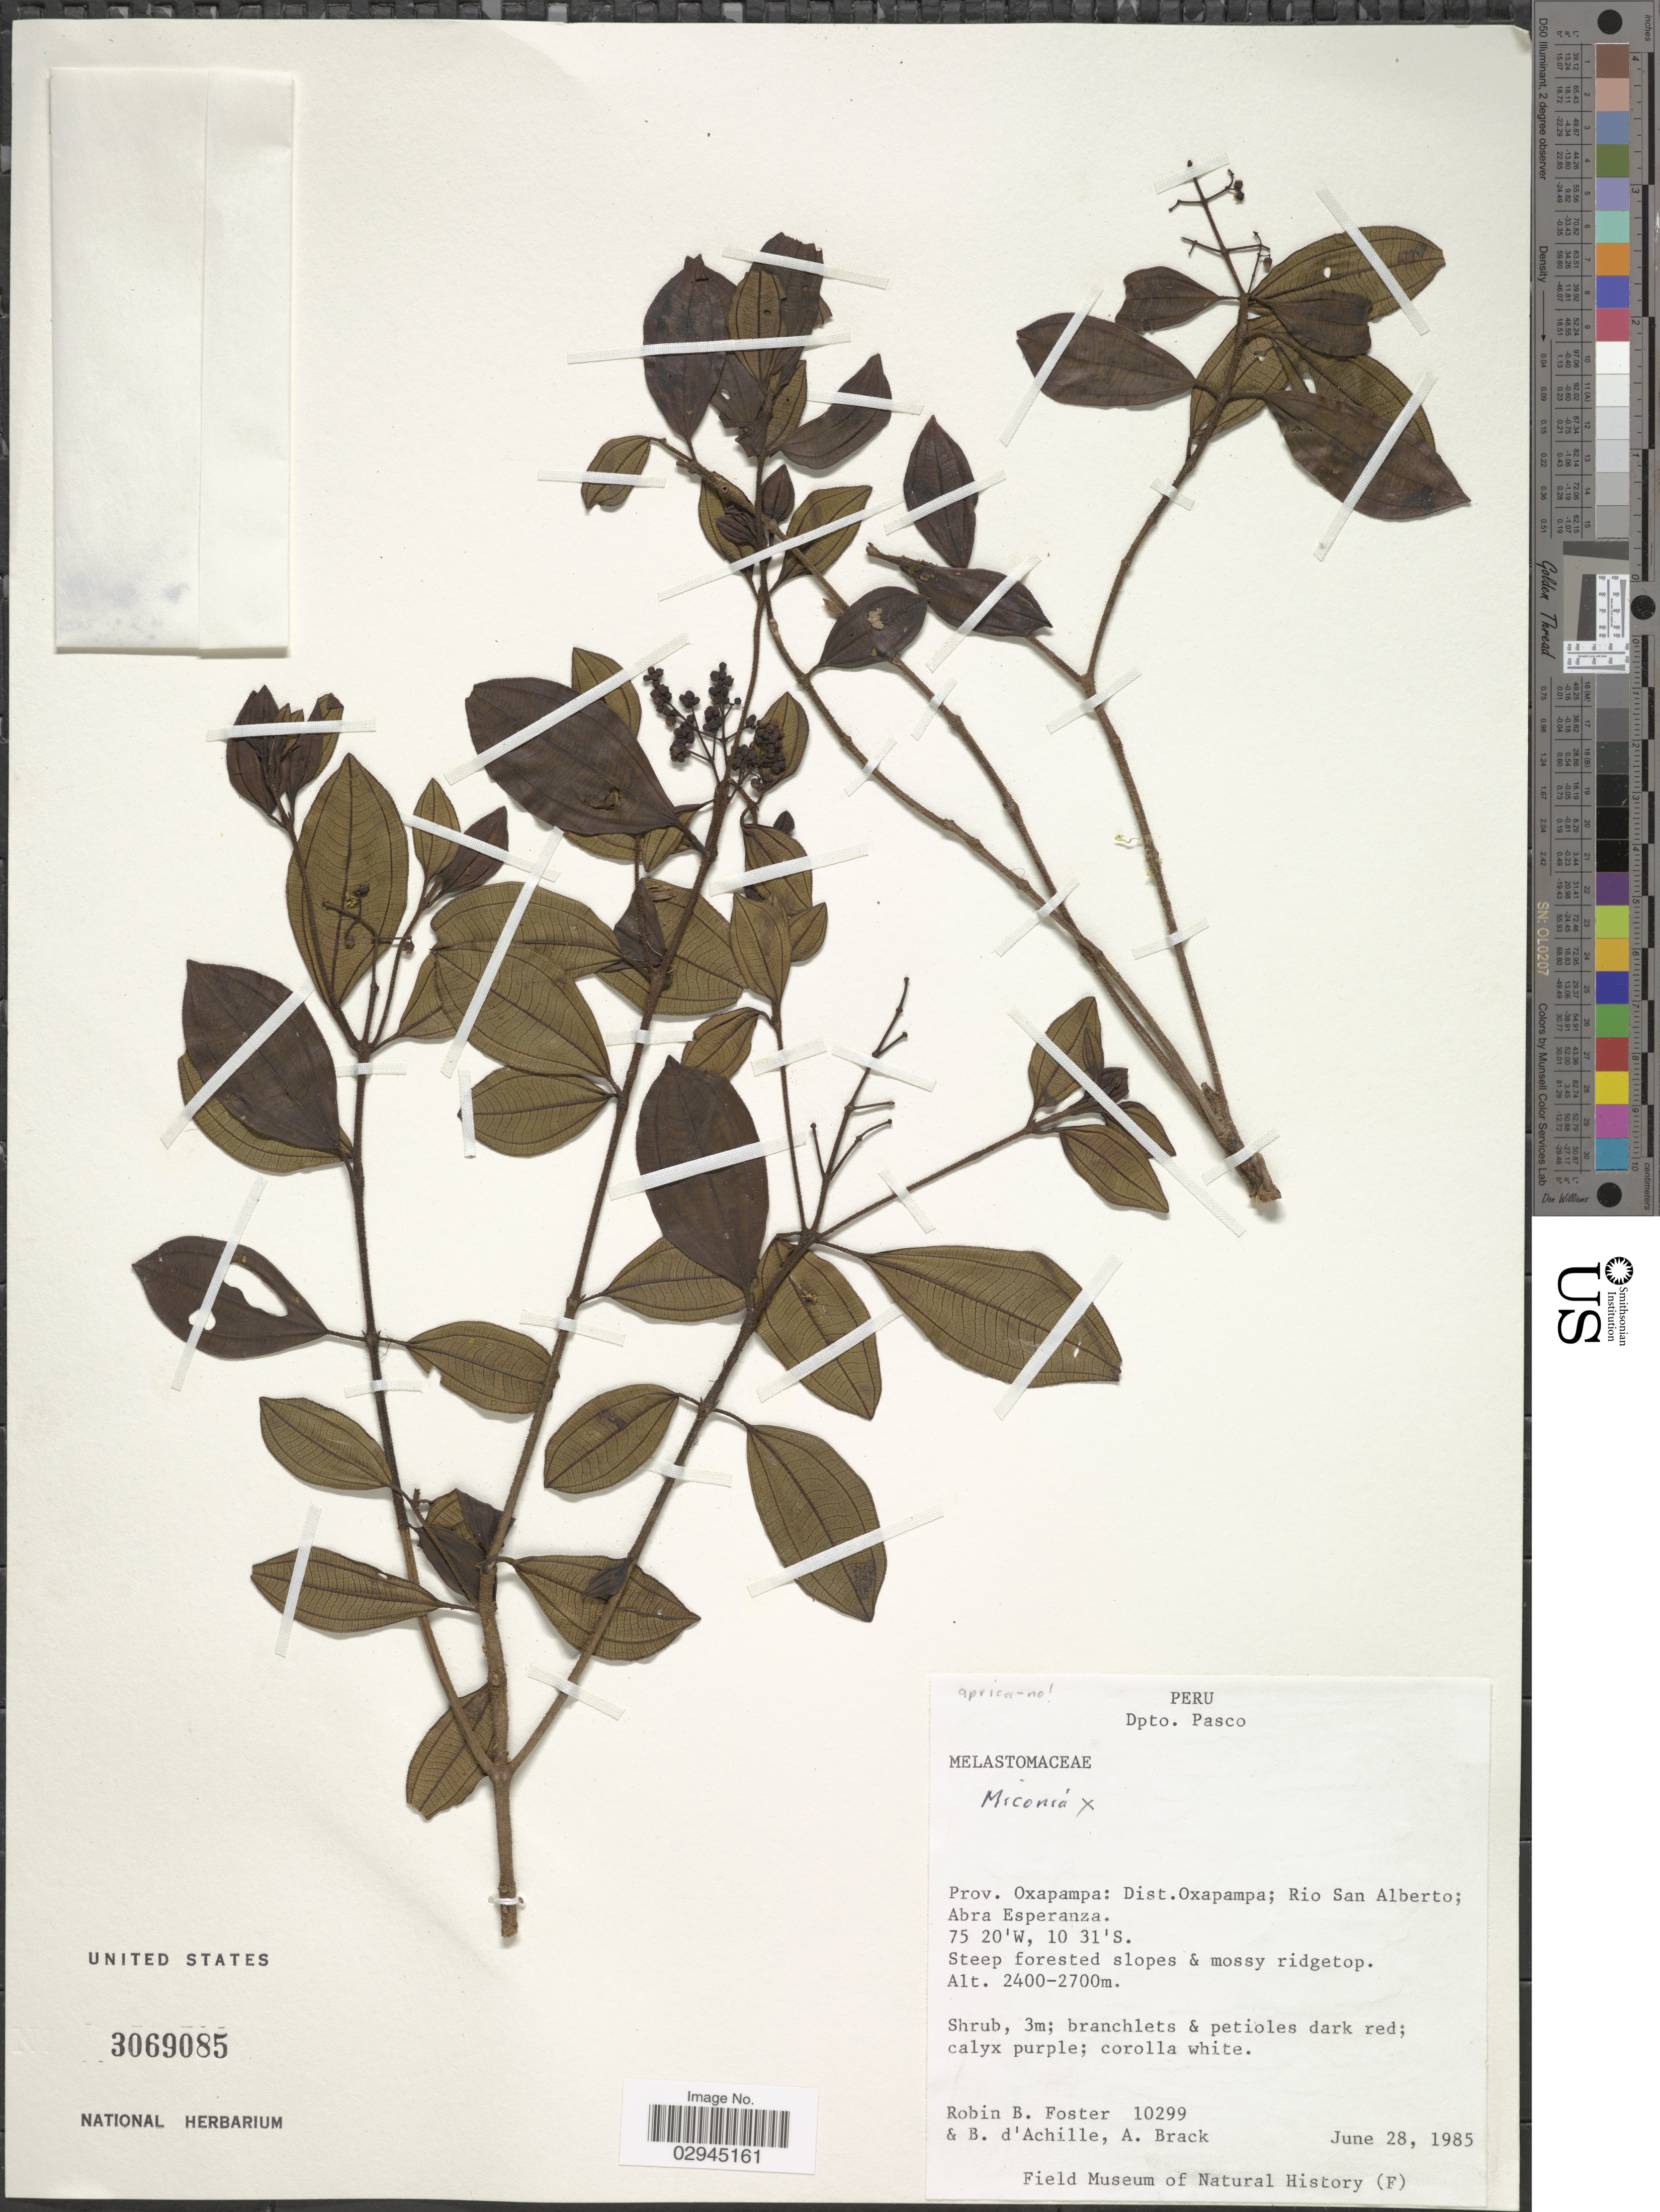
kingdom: Plantae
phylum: Tracheophyta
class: Magnoliopsida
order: Myrtales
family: Melastomataceae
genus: Miconia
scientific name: Miconia sp.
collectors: R. B. Foster, B. d'Achille & A. Brack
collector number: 10299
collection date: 1985-06-28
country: Peru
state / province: Pasco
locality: Dpto. Pasco. Prov. Oxapampa: Dist. Oxapampa; Rio San Alberto; Abra Esperanza.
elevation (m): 2400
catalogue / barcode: US 3069085